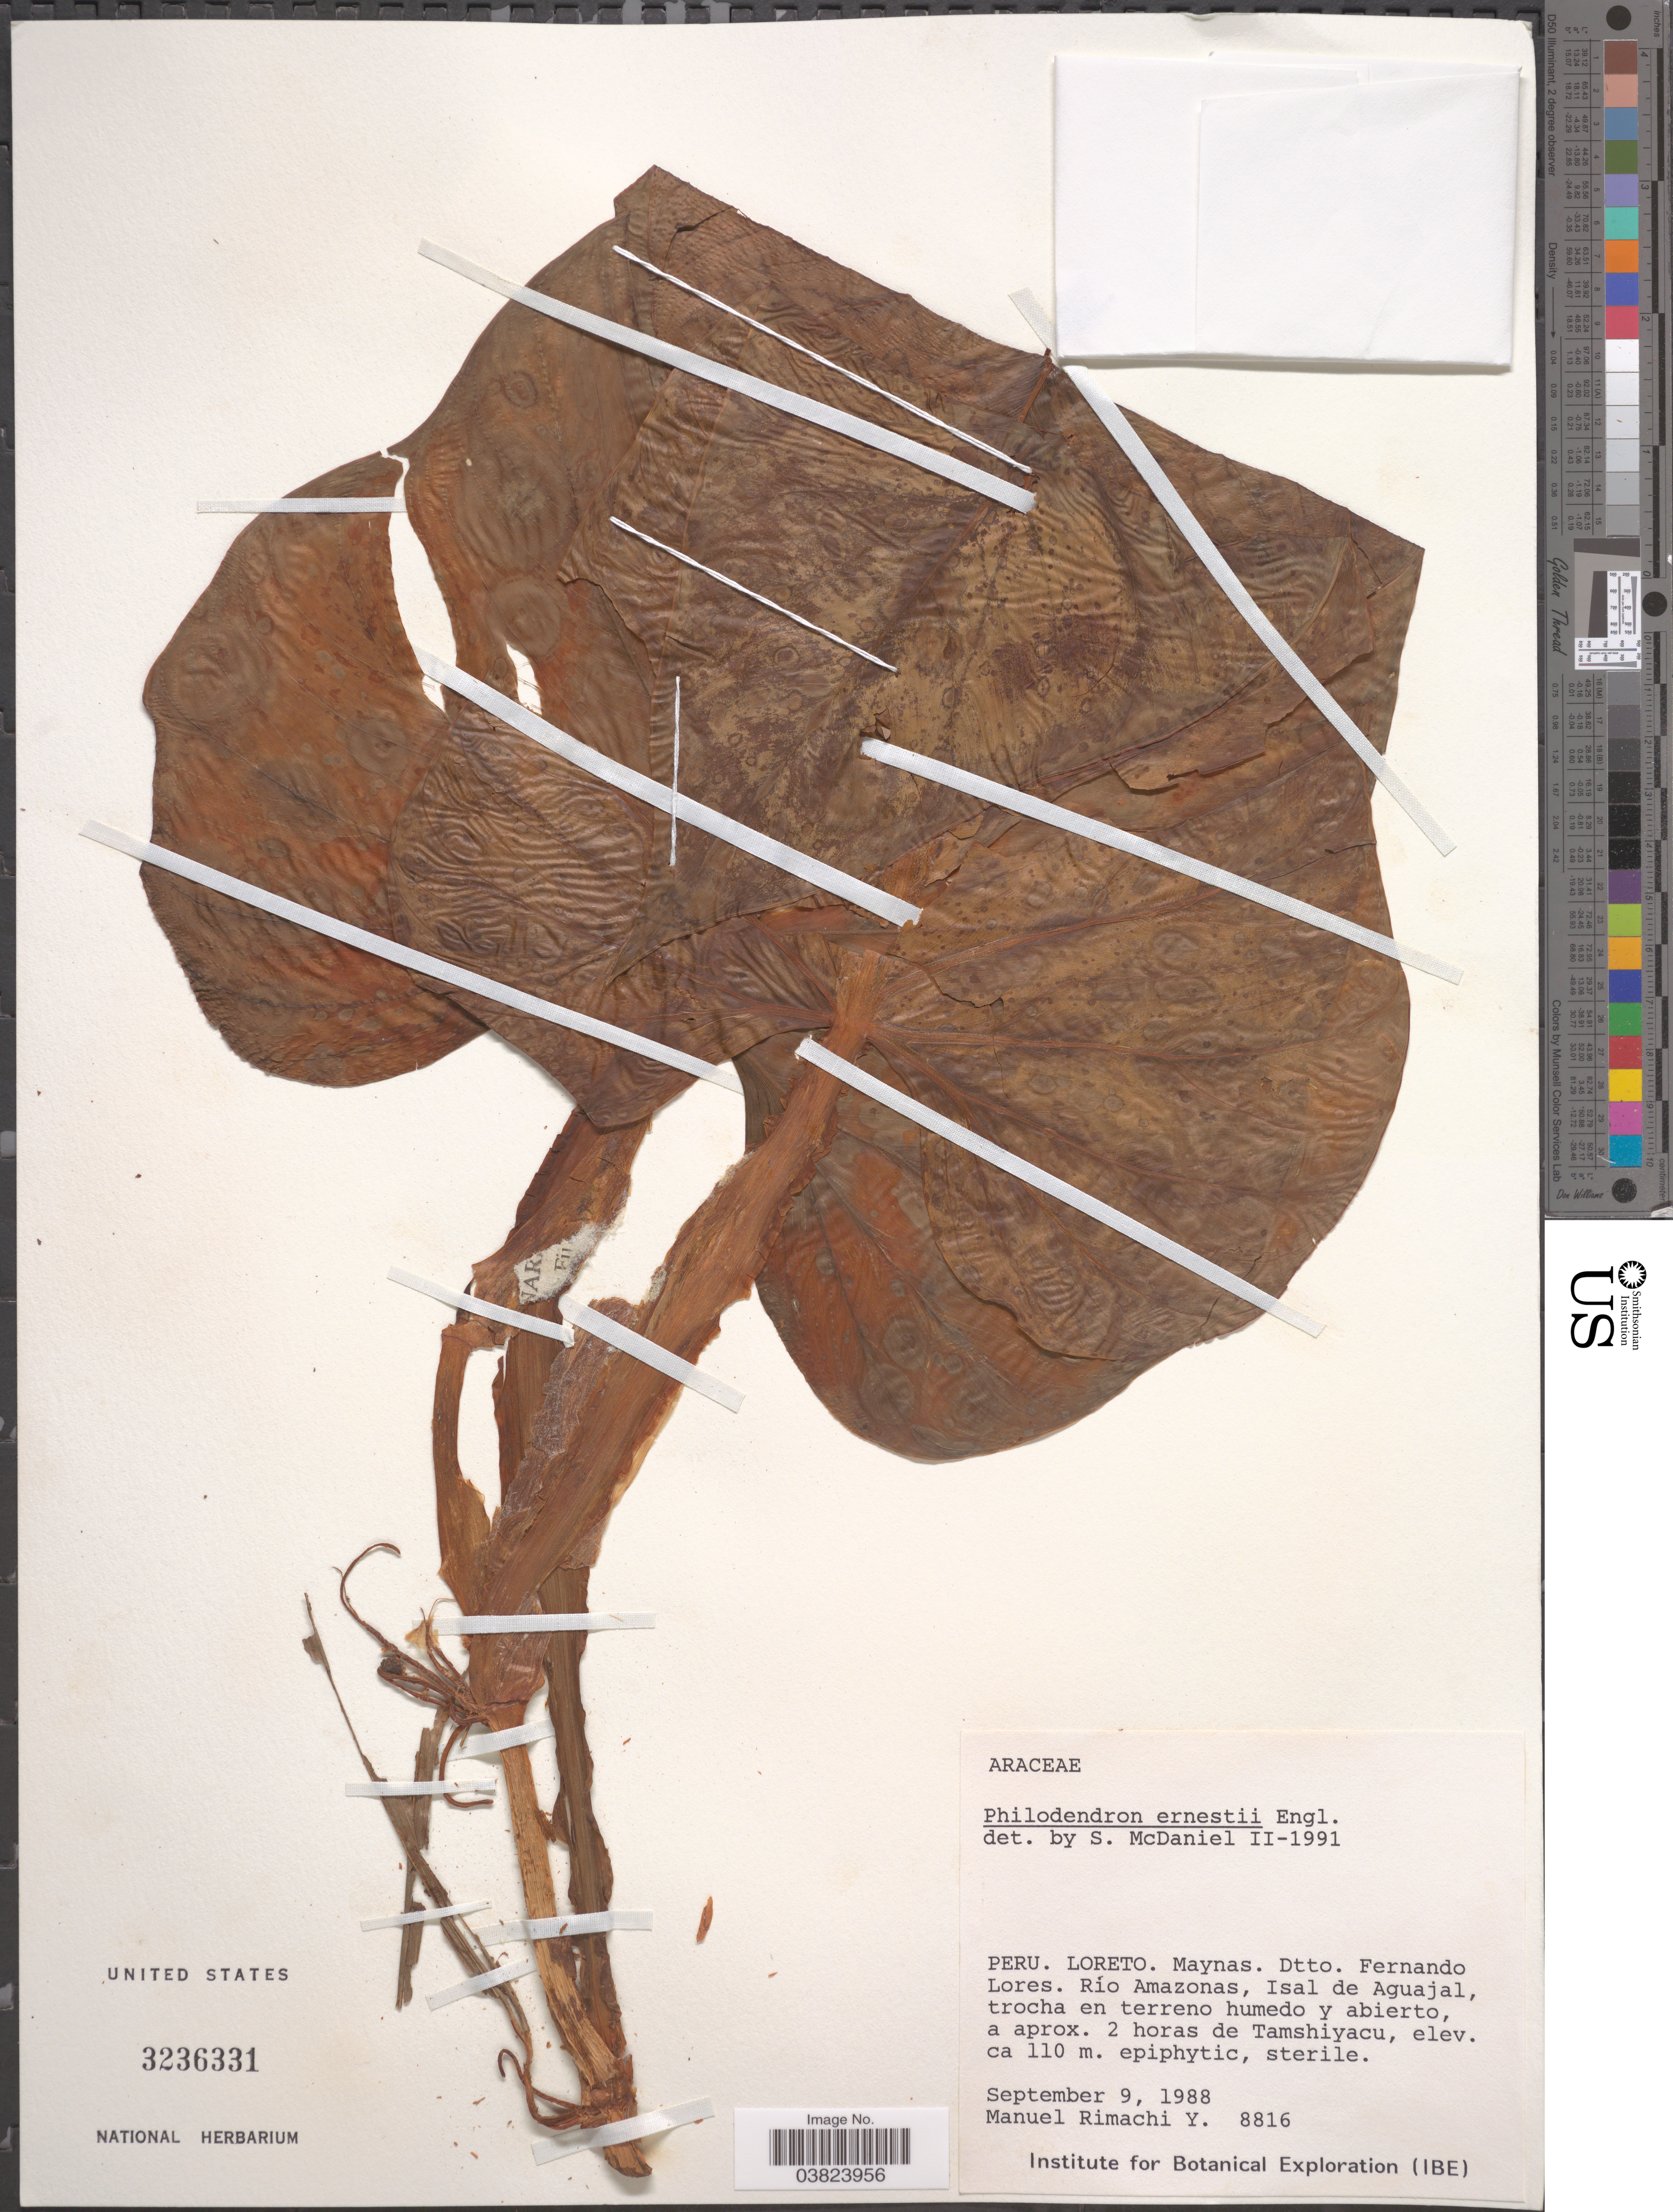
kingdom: Plantae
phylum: Tracheophyta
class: Liliopsida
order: Alismatales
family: Araceae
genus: Philodendron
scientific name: Philodendron erubescens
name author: K. Koch & Augustin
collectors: M. Rimachi Y.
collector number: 8816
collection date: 1988-09-09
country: Peru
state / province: Loreto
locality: Maynas, Dtto. Fernando Lores. Río Amazonas, Isla de Aguajal, trocha en terreno humedo y abiertos a aprox. 2 horas de Tamshiyacu.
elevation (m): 110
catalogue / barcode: US 3236331